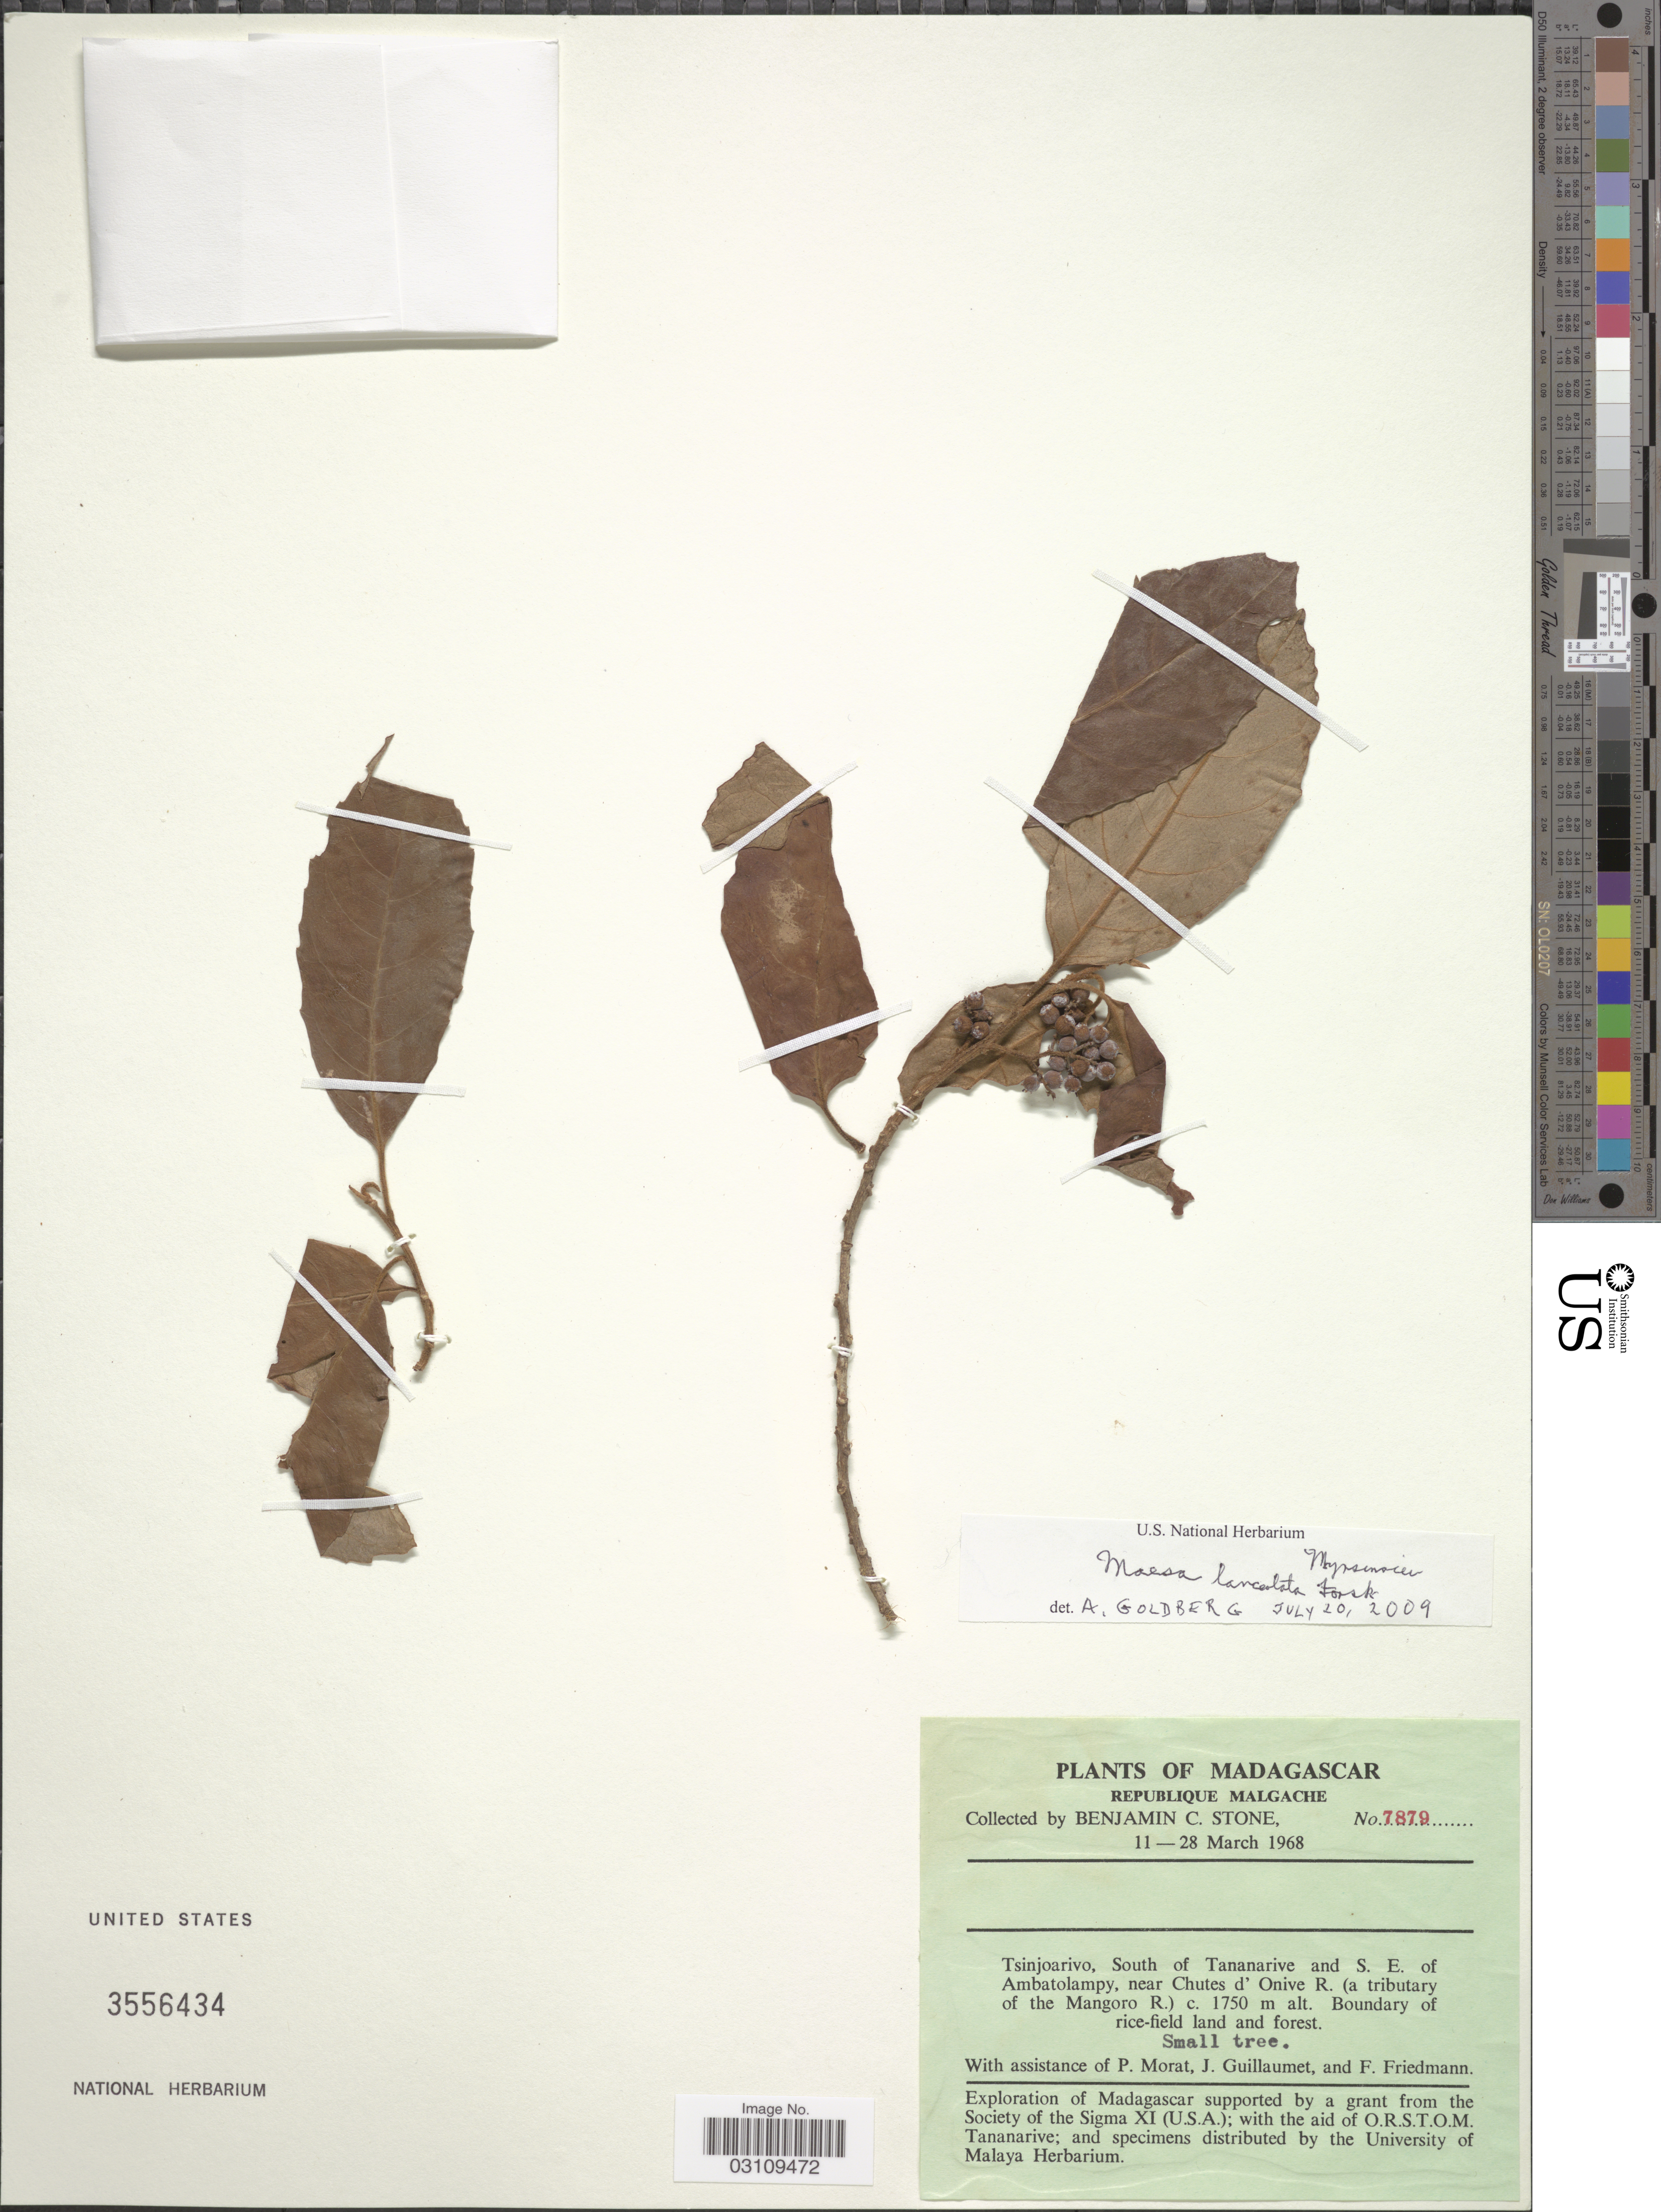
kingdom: Plantae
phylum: Tracheophyta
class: Magnoliopsida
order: Ericales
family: Primulaceae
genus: Maesa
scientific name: Maesa lanceolata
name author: Forssk.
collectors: B. C. Stone, P. Morat, J. Guillaumet & F. Friedmann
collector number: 7879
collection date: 1968-03-11/1968-03-28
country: Madagascar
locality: Republique Malgache, Tsinjoarivo, South of Tananarive and S.E. of Ambatolampy, near Chutes d'Onive R. (a tributary of the Mangoro R.).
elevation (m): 1750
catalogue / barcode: US 3556434